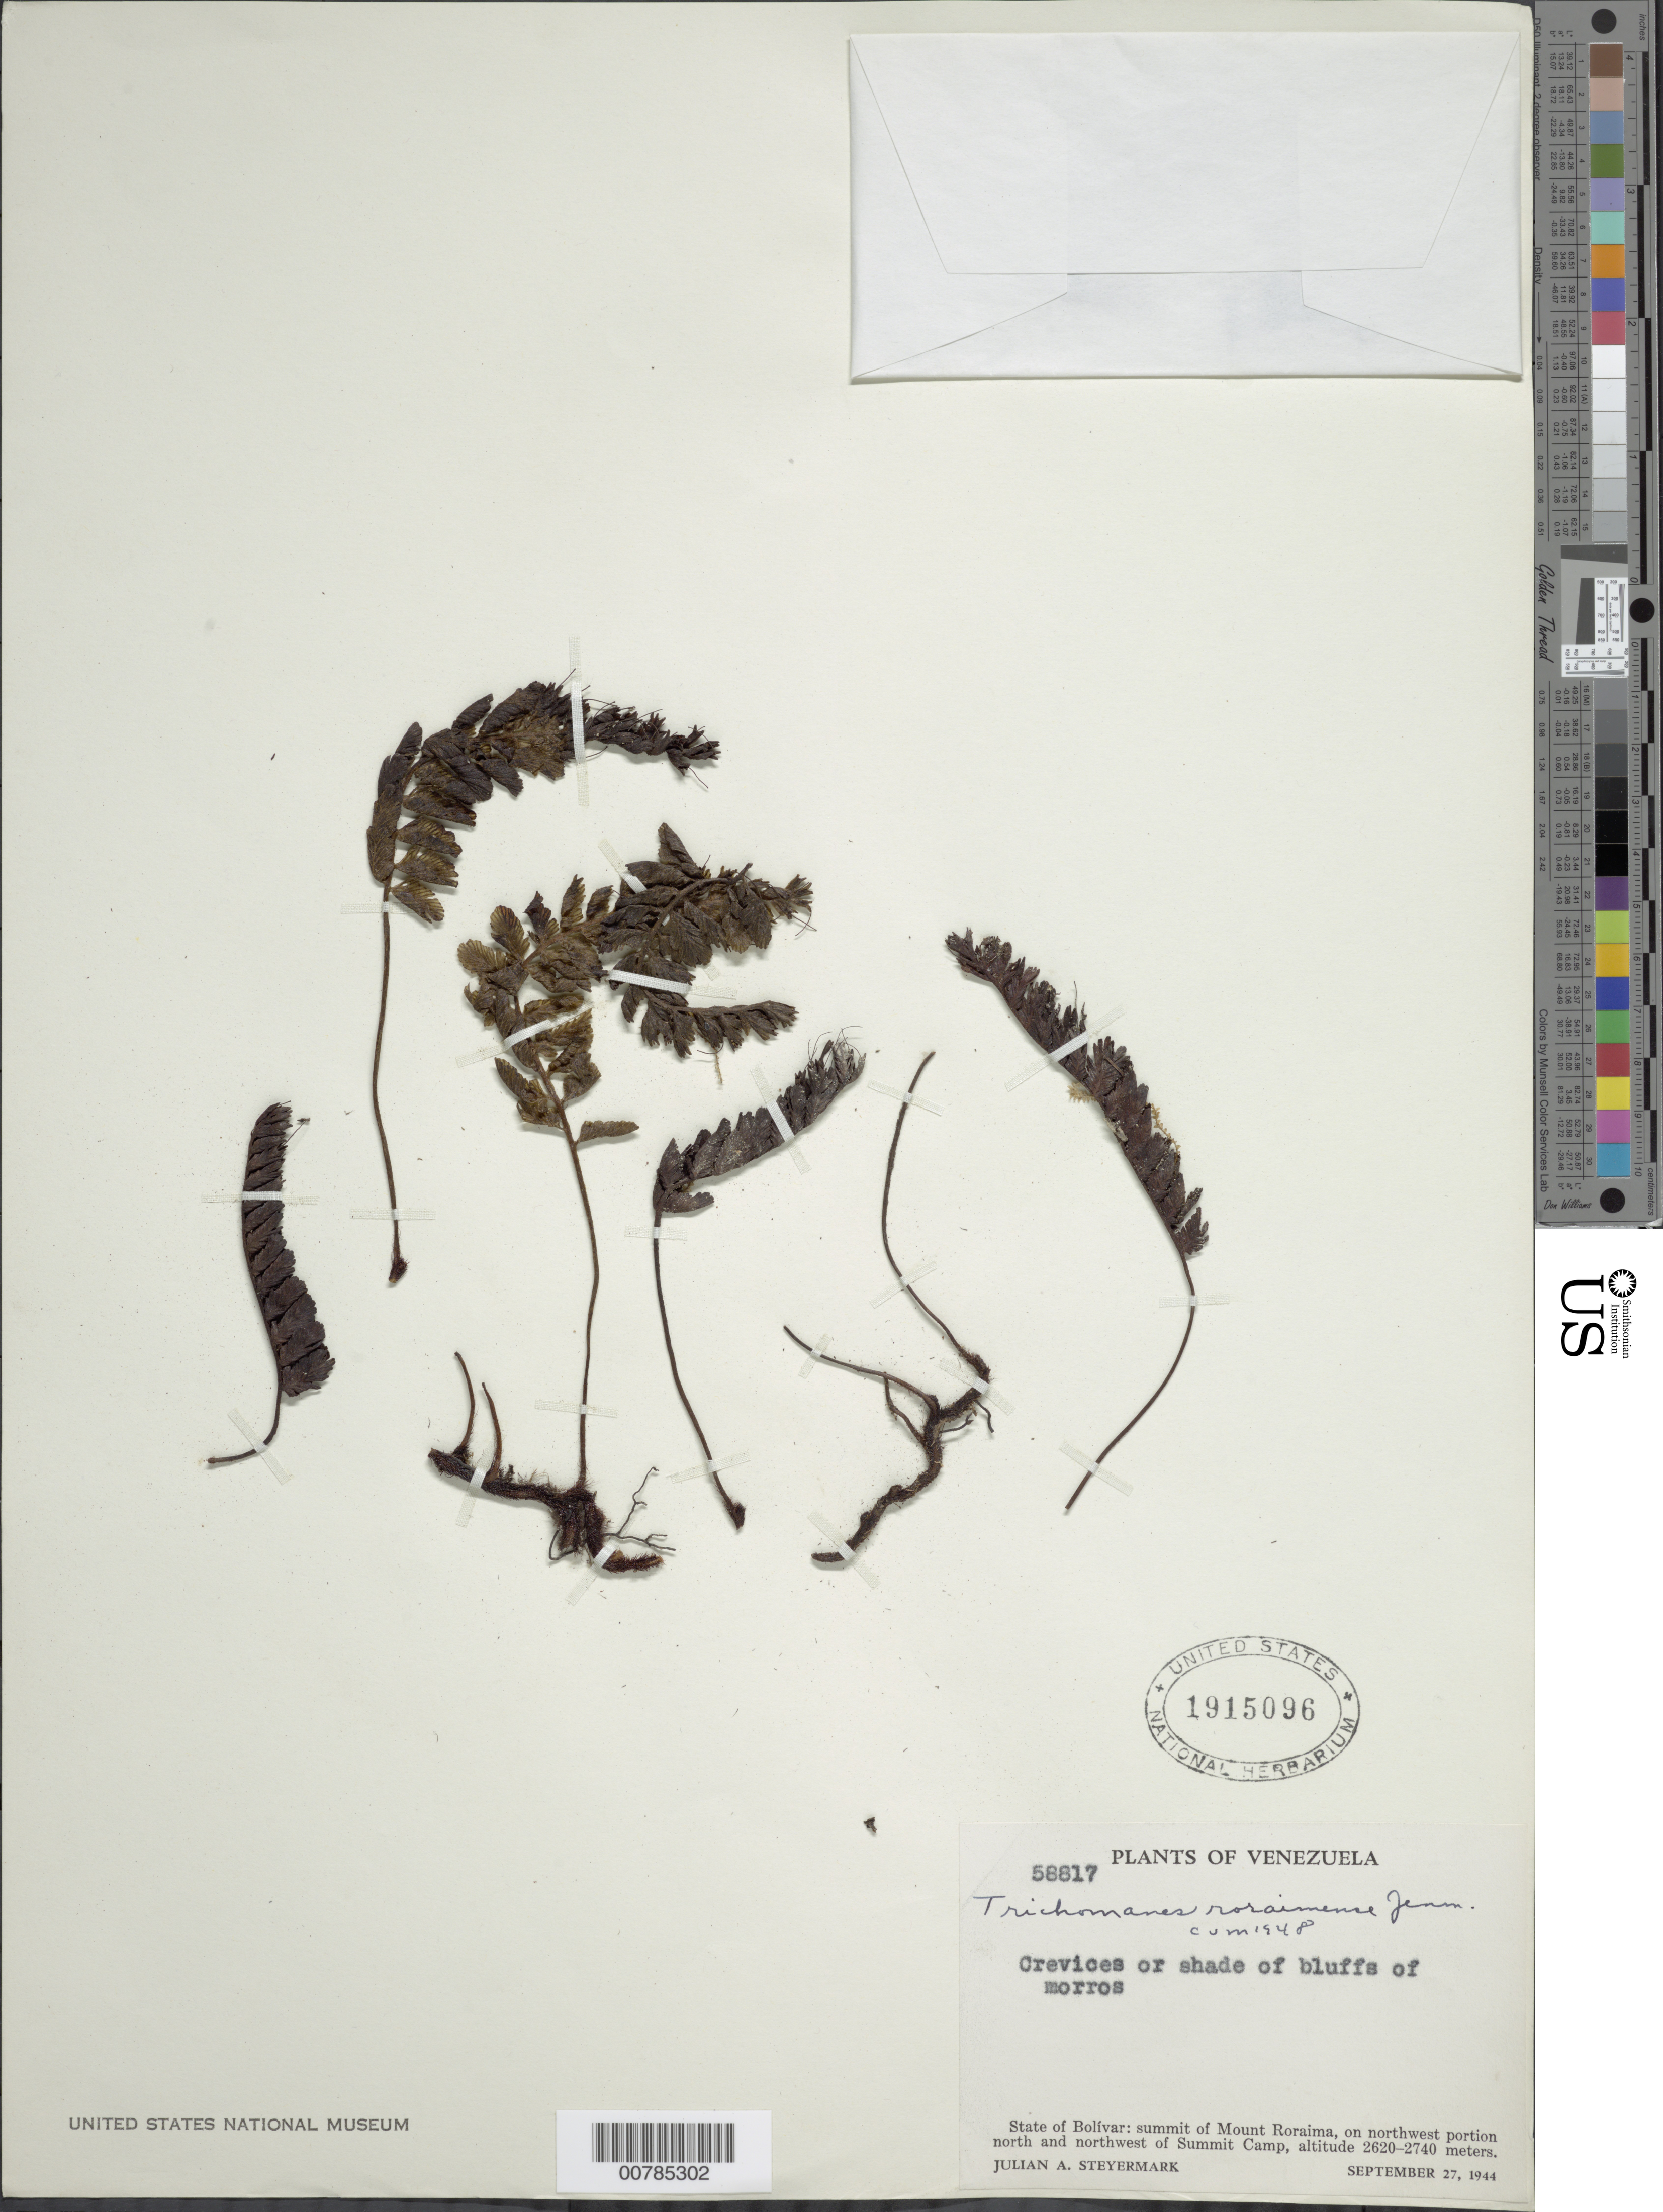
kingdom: Plantae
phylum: Tracheophyta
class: Polypodiopsida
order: Hymenophyllales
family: Hymenophyllaceae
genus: Trichomanes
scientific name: Trichomanes roraimense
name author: Jenman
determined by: Morton, C. V.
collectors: J. Steyermark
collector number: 58817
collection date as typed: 27-Sep-44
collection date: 1944-09-27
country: Venezuela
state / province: Bolívar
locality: Mt. Roraima, summit, on northwest portion, north and northwest of Summit Camp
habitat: Crevices or shade of bluffs of morros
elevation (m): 2620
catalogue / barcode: US 1915096